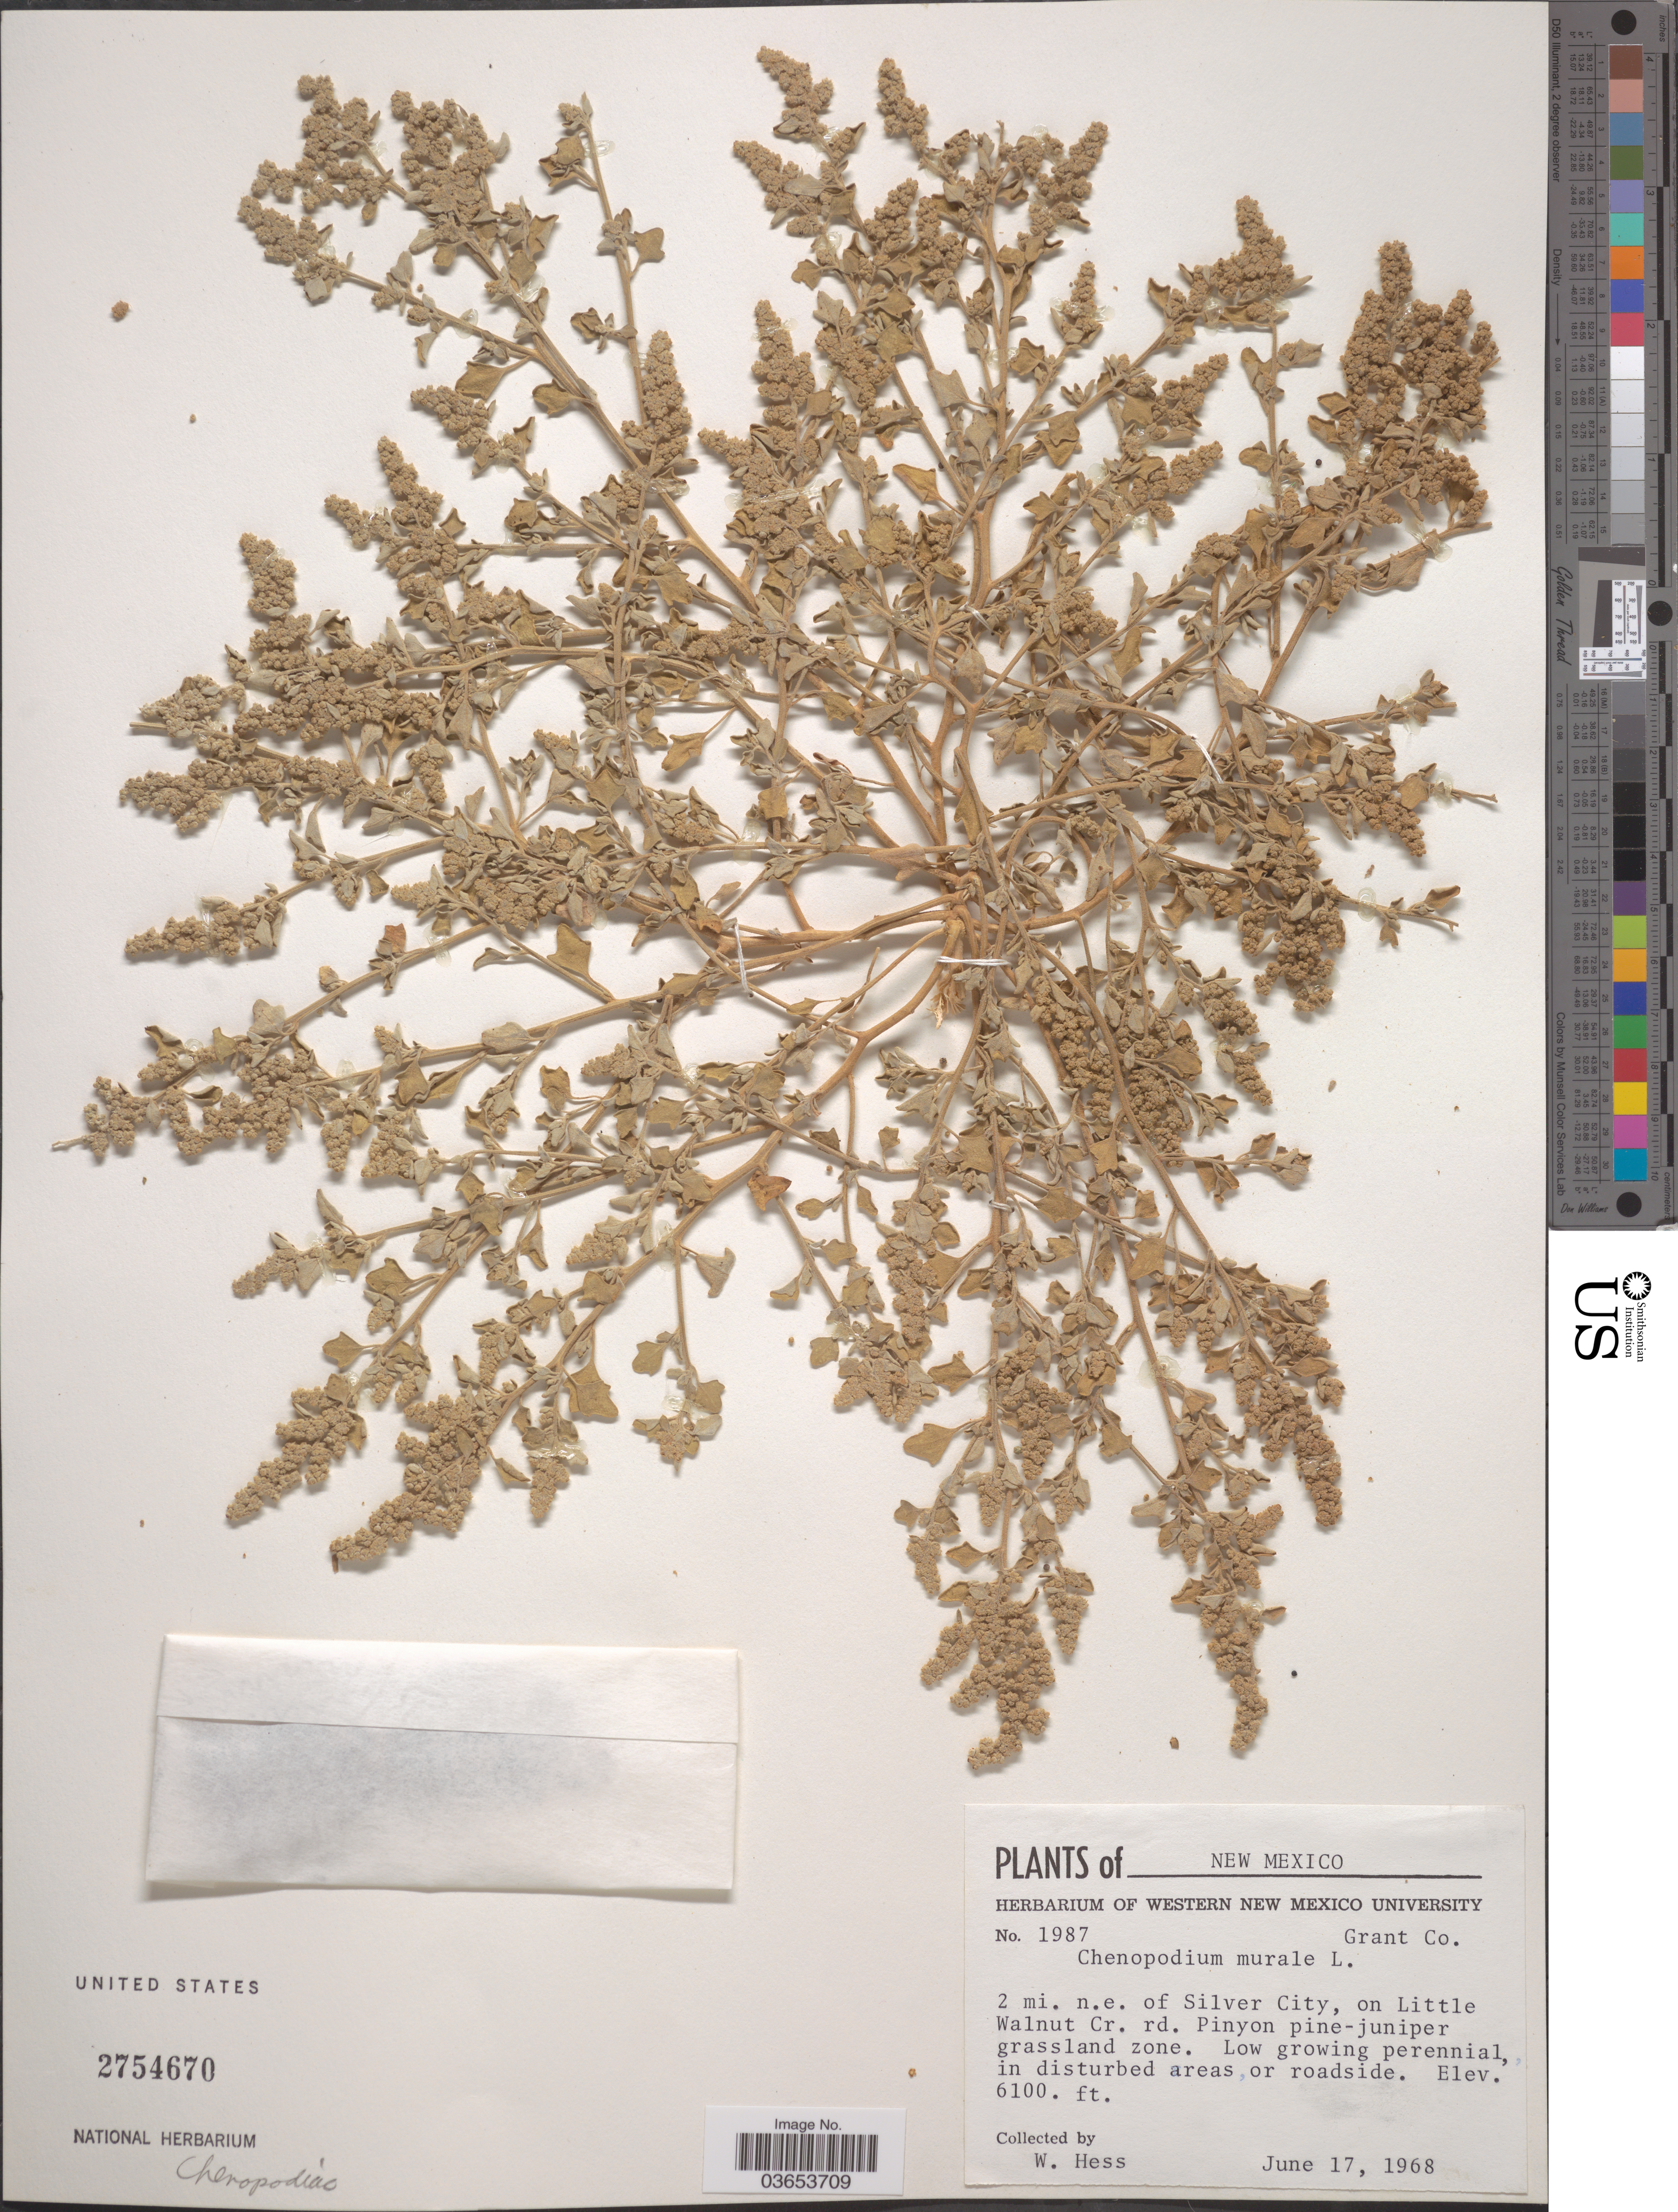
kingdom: Plantae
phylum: Tracheophyta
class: Magnoliopsida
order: Caryophyllales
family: Amaranthaceae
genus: Chenopodium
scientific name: Chenopodium murale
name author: L.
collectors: W. Hess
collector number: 1987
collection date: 1968-06-17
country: United States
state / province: New Mexico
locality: Grant Co. 2 mi. n. e. of Silver City, on Little Walnut Cr. rd.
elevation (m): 1859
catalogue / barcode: US 2754670